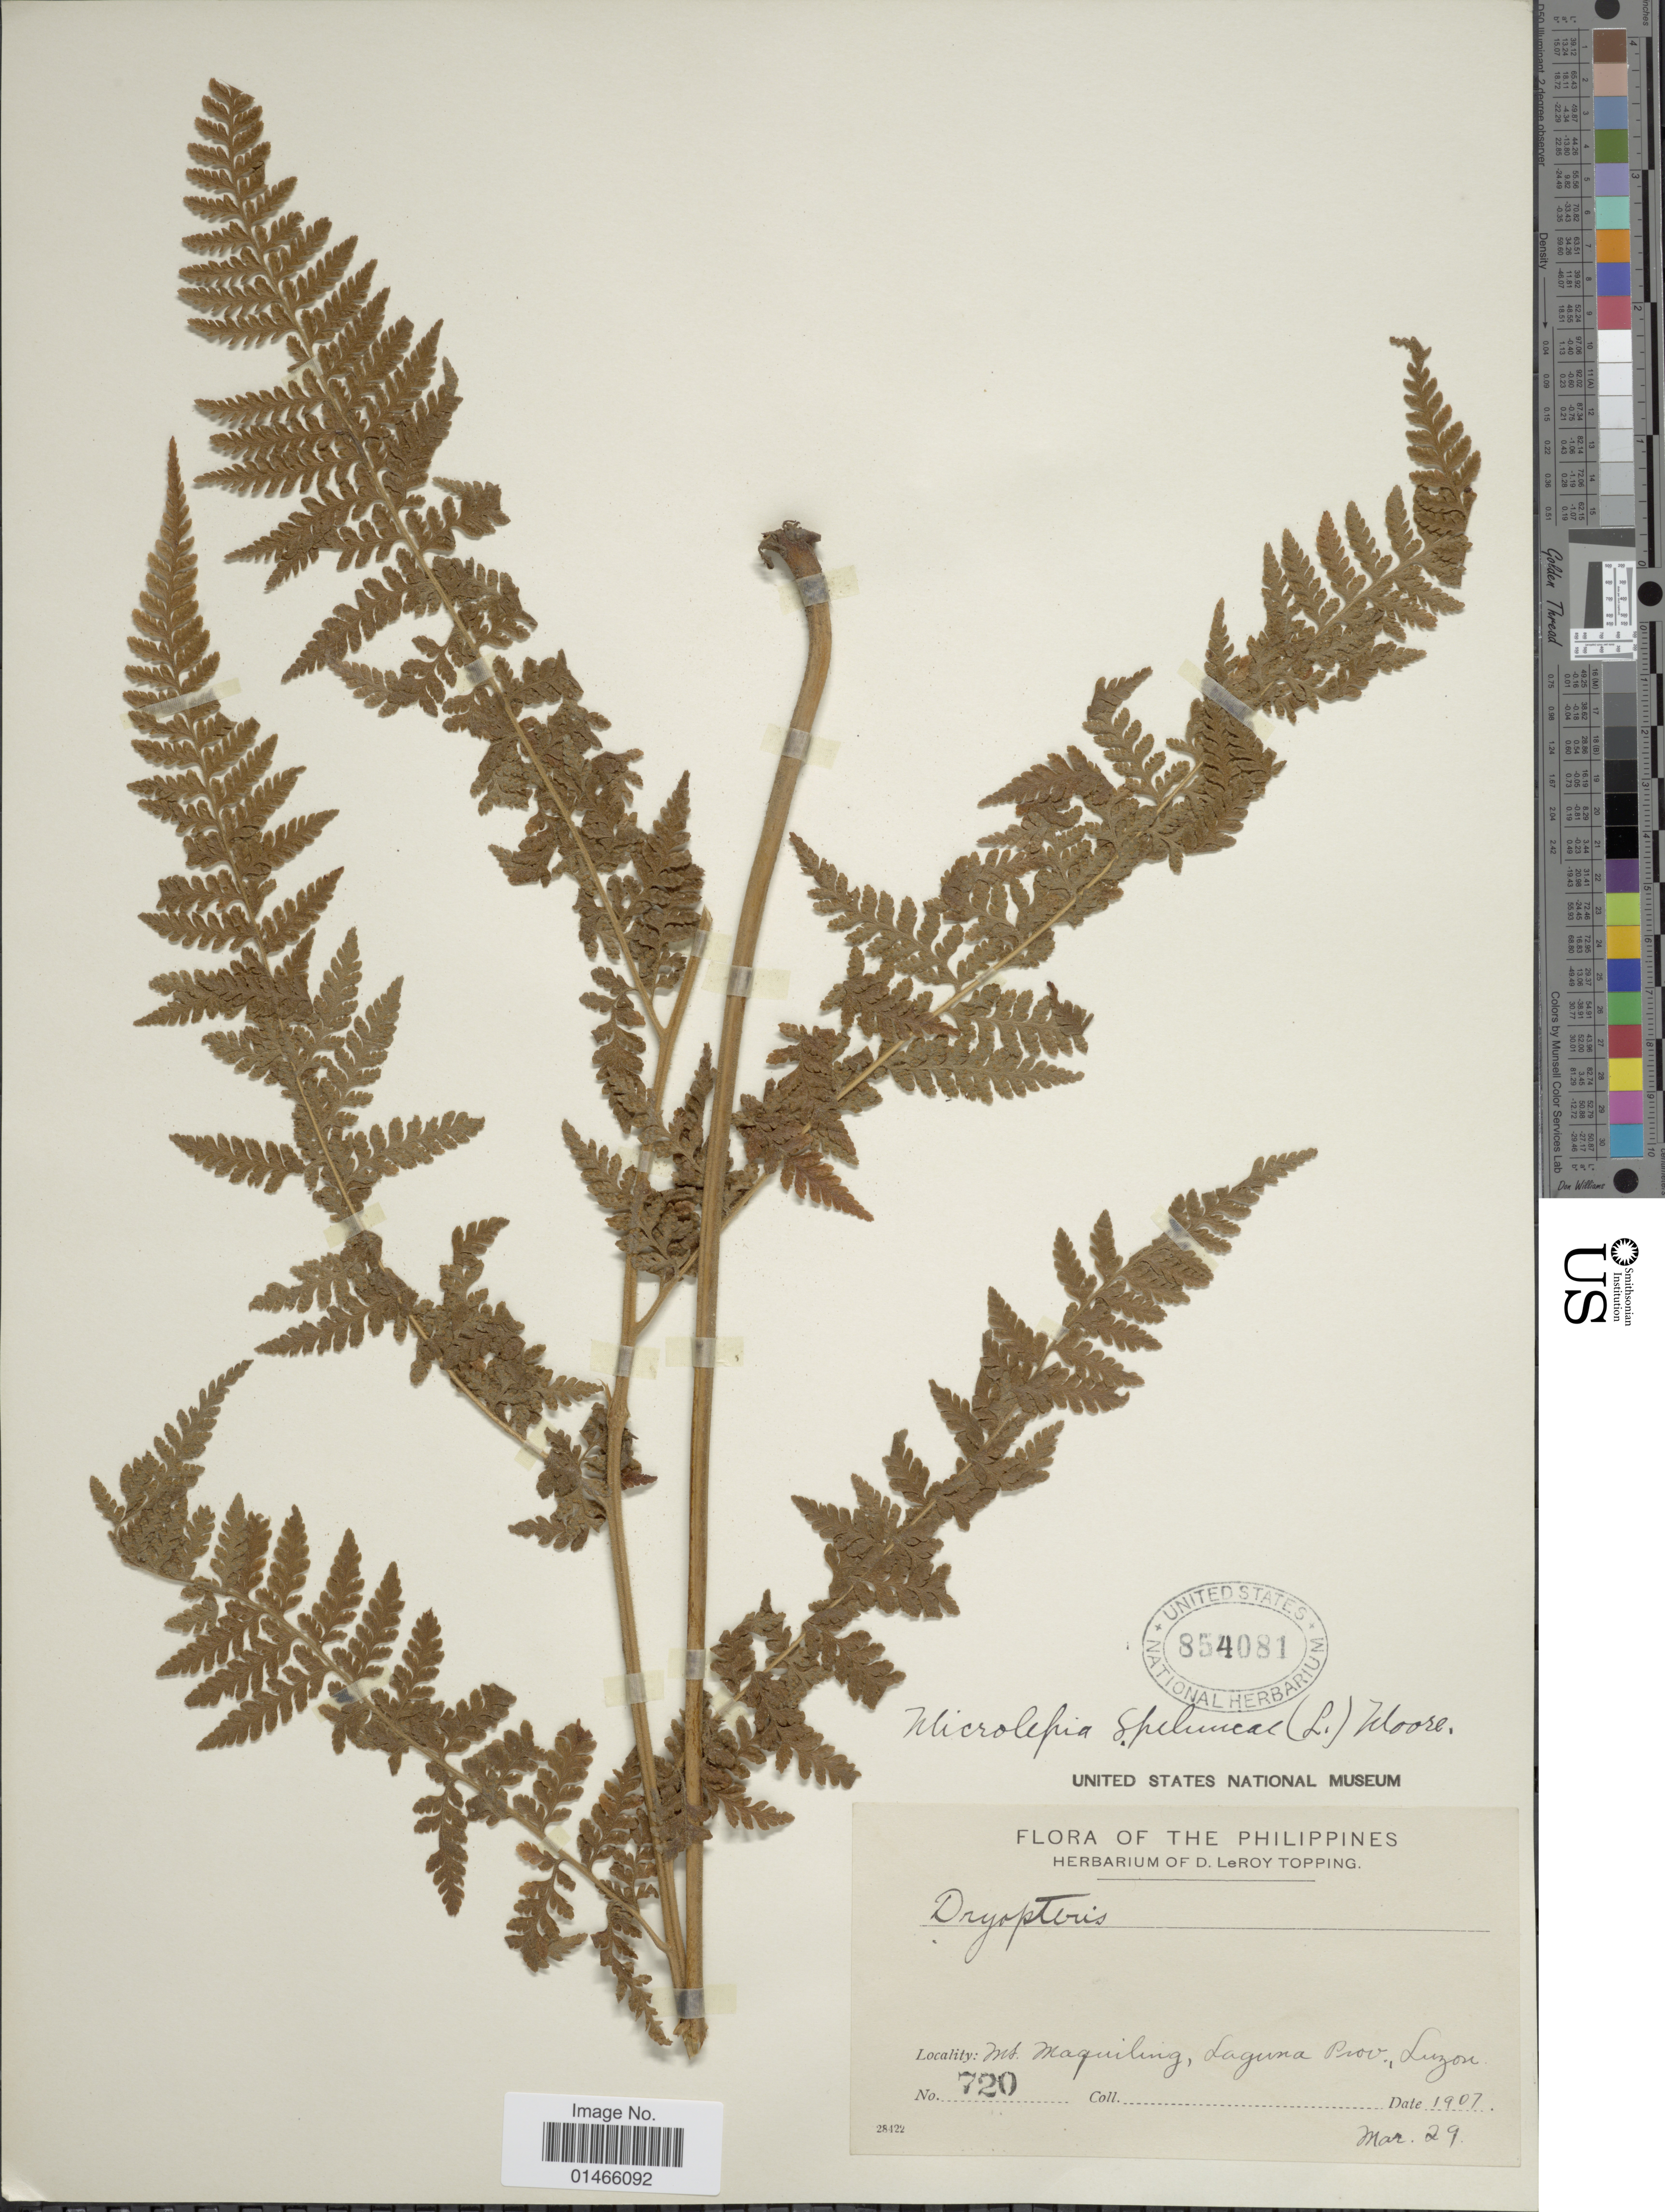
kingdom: Plantae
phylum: Tracheophyta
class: Polypodiopsida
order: Polypodiales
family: Dennstaedtiaceae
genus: Microlepia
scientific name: Microlepia speluncae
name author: (L.) T. Moore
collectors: ex herb. D. LeRoy Topping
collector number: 720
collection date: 1907-03-29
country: Philippines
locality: Mt. Makiling, Laguna Prov. Luzon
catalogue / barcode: US 854081